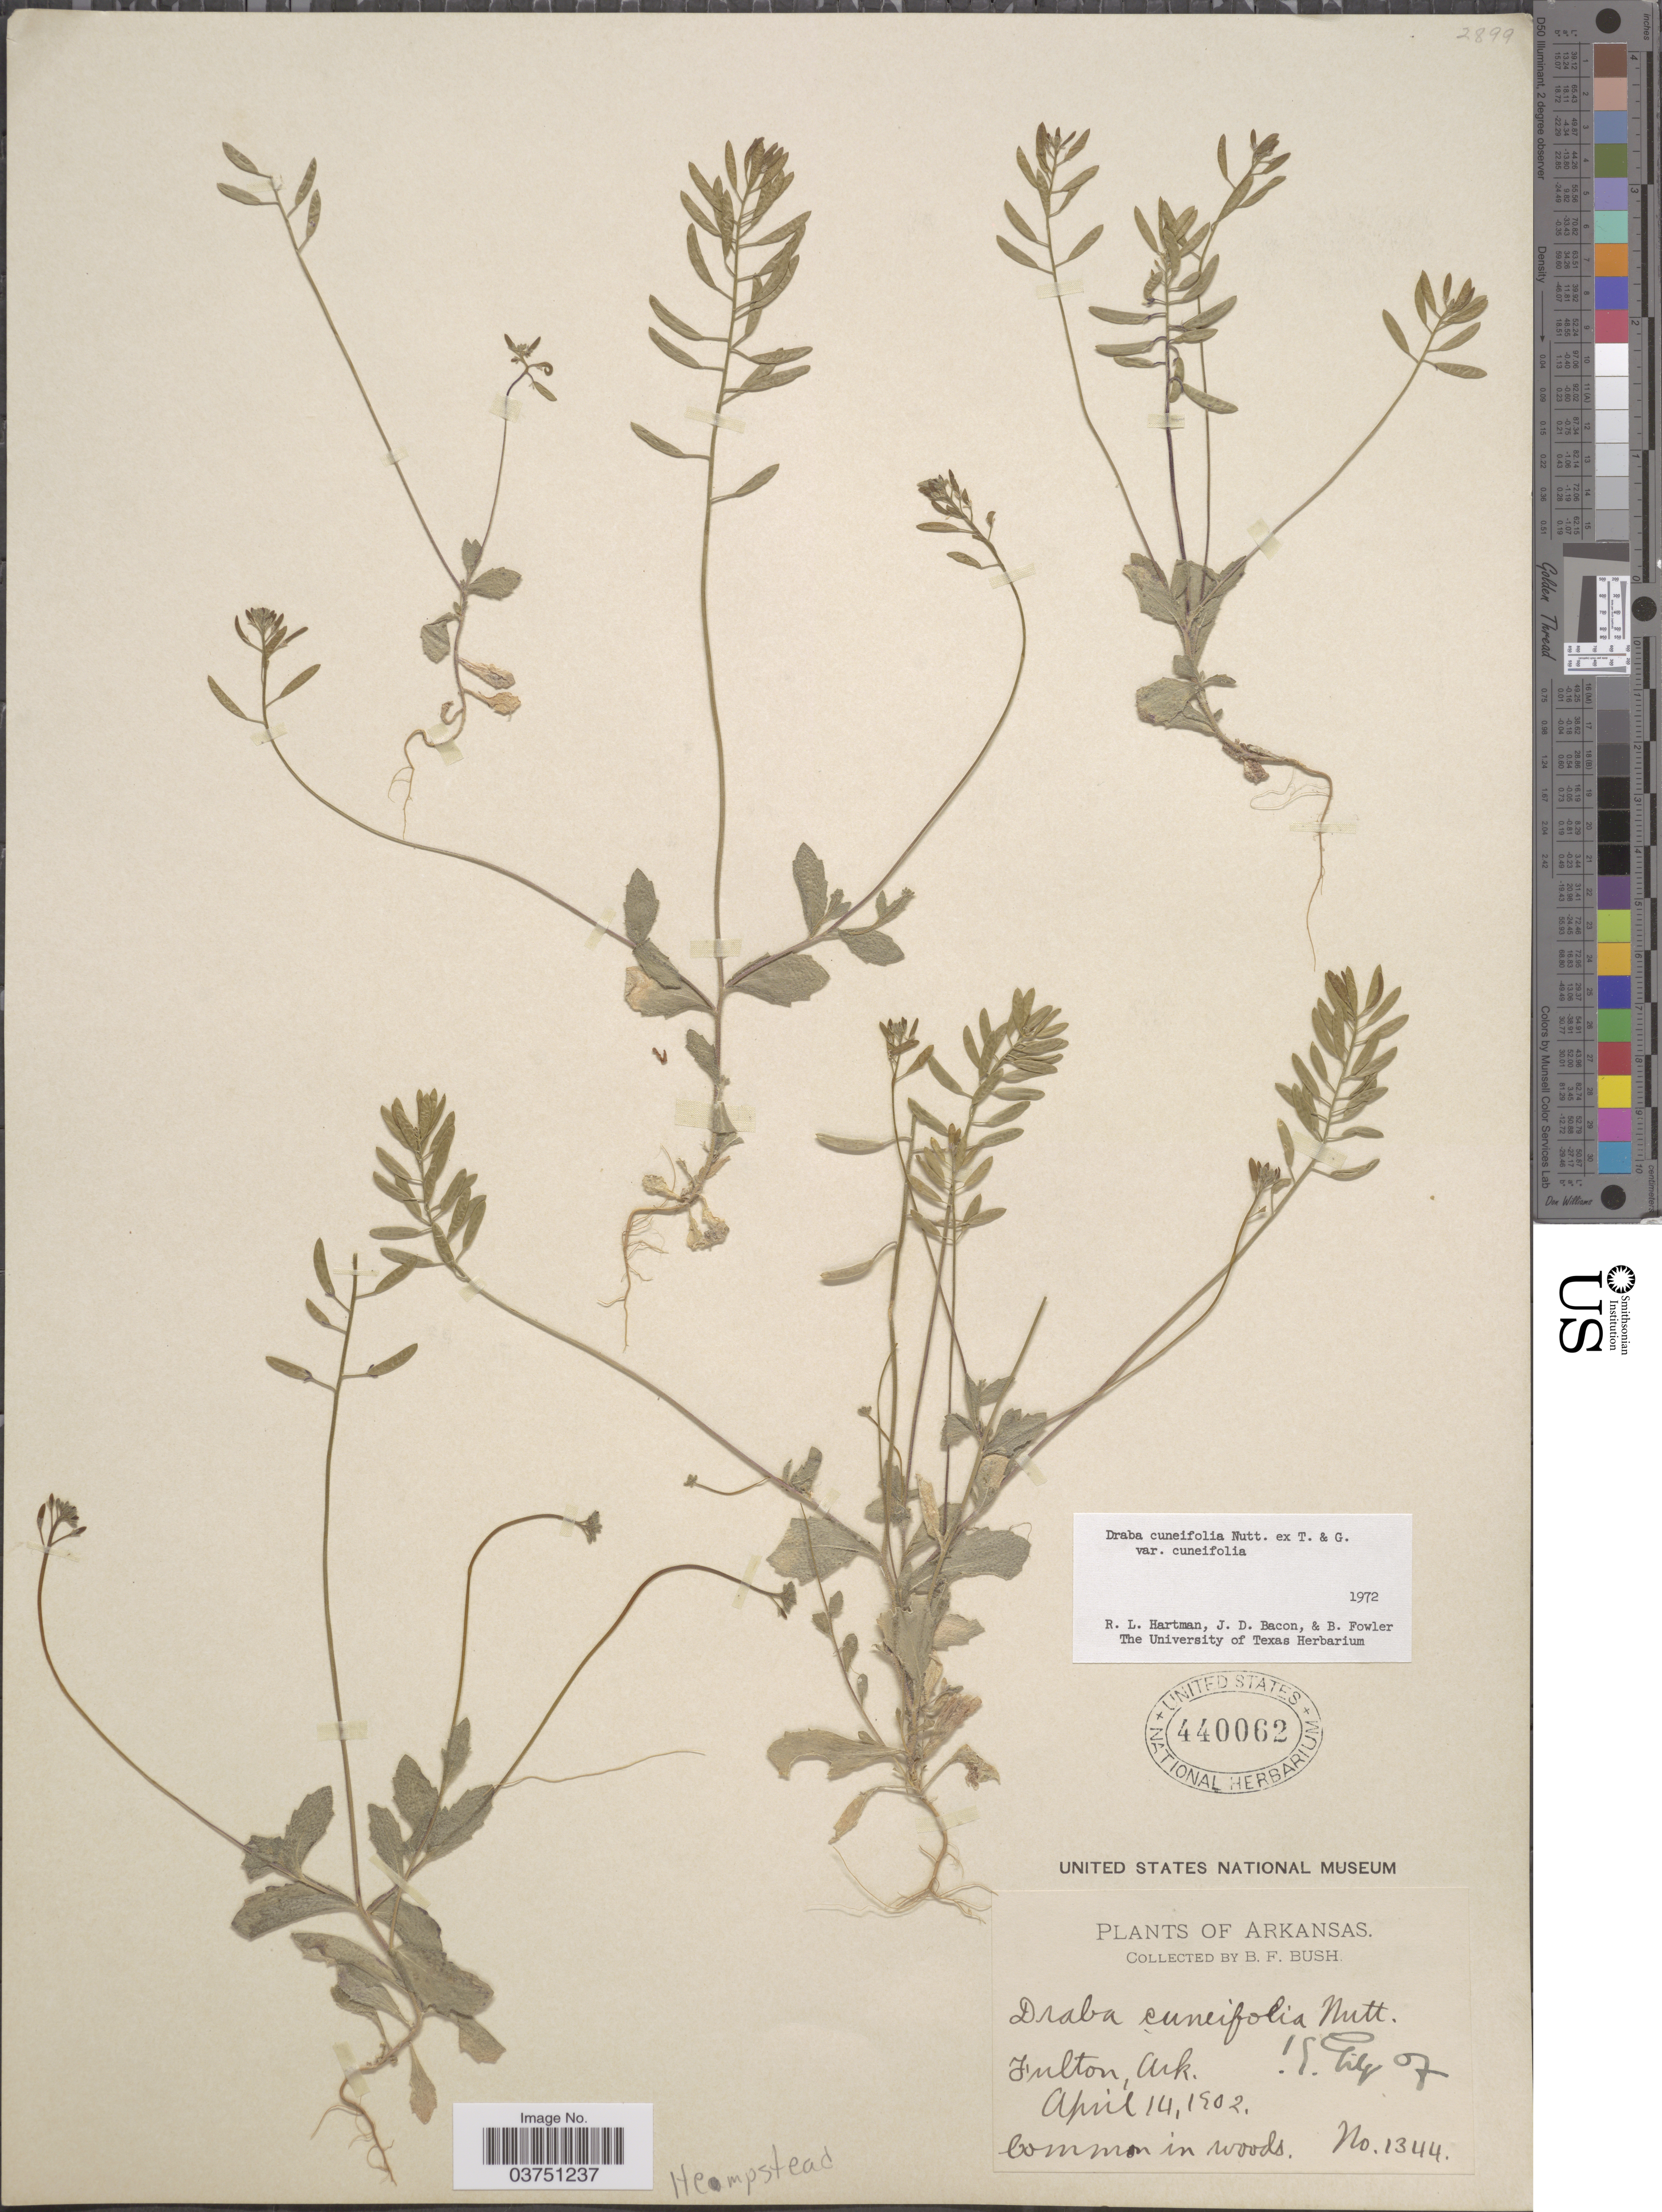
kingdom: Plantae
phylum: Tracheophyta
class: Magnoliopsida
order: Brassicales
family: Brassicaceae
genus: Draba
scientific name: Draba cuneifolia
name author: Nutt.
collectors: B. F. Bush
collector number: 1344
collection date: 1902-04-14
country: United States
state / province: Arkansas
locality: Fulton.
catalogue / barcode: US 440062